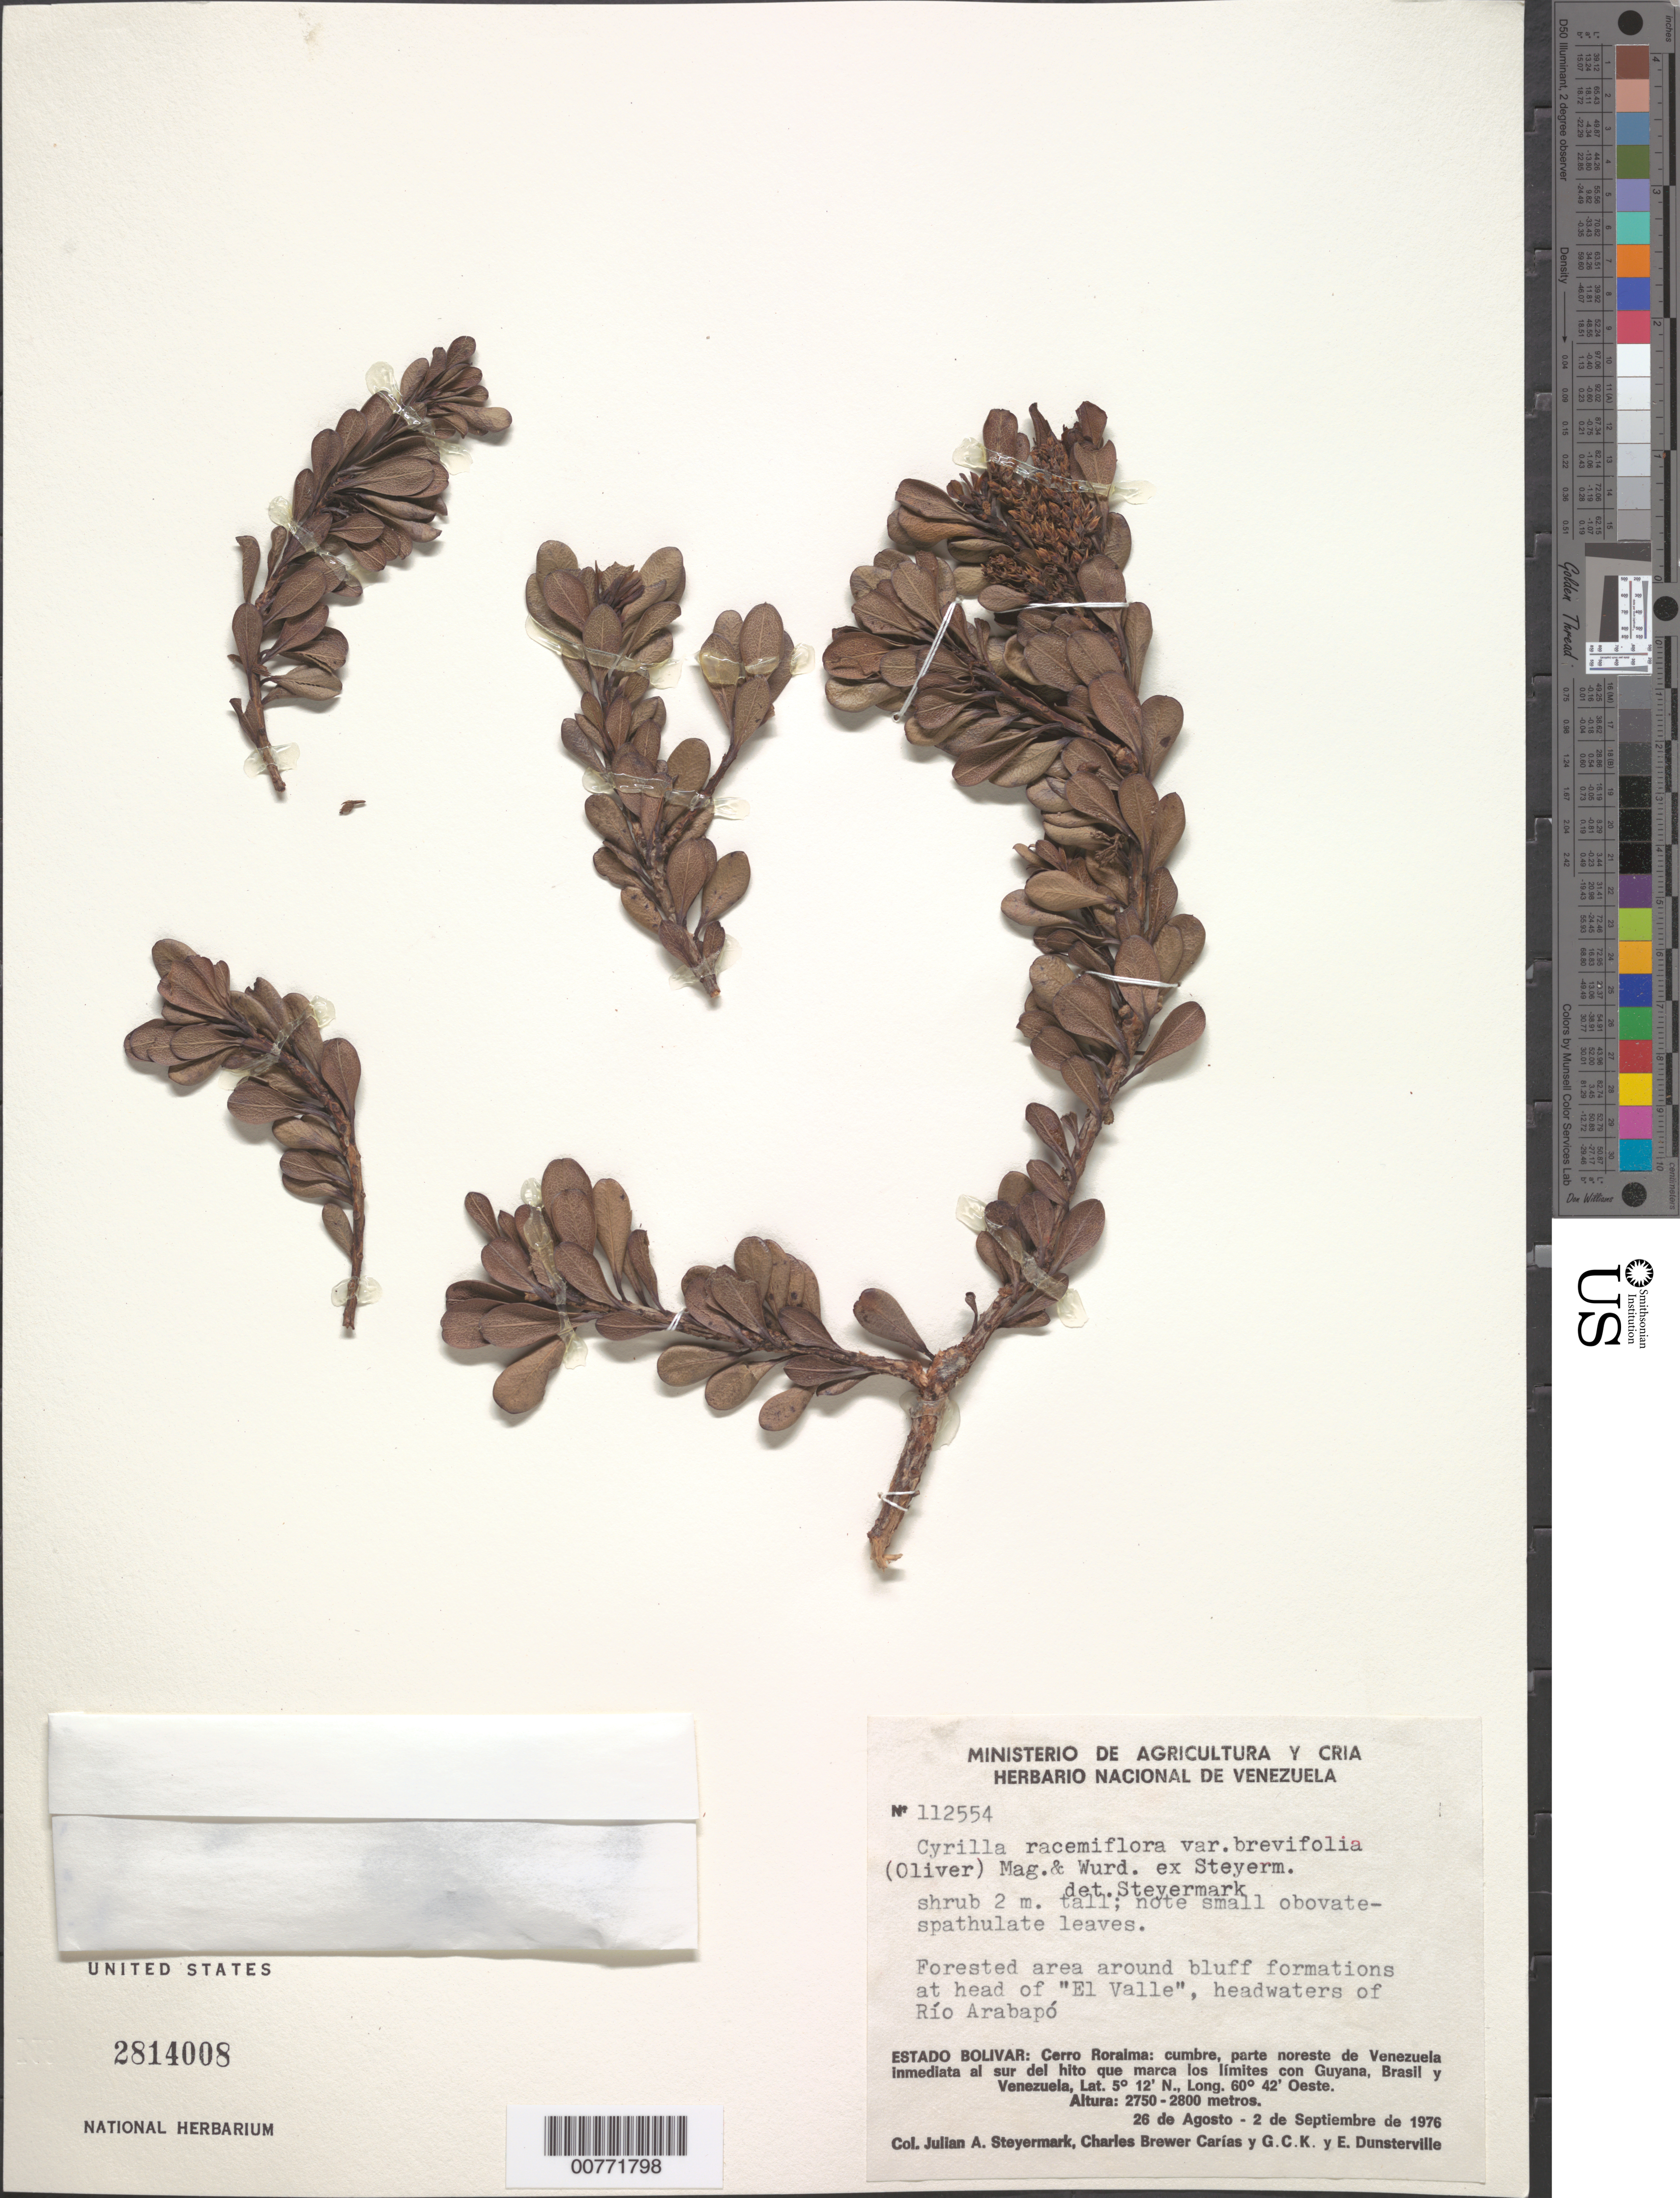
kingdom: Plantae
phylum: Tracheophyta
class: Magnoliopsida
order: Ericales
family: Cyrillaceae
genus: Cyrilla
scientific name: Cyrilla racemiflora var. brevifolia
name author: (N.E. Br.) Maguire & Wurdack ex Steyerm.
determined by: Steyermark, Julian A., (VEN)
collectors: J. Steyermark, C. Brewer-Carias, G. C. K. Dunsterville & E. Dunsterville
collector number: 112554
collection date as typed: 26-Aug-76 to 2-Sep-76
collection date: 1976-08-26/1976-09-02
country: Venezuela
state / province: Bolívar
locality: Cerro Roraima: cumbre, parte NO de Venezuela inmediata al S del hito que marca los limites con Guyana, Brasil, y Venezuela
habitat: Forested area around bluff formations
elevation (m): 2750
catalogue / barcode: US 2814008